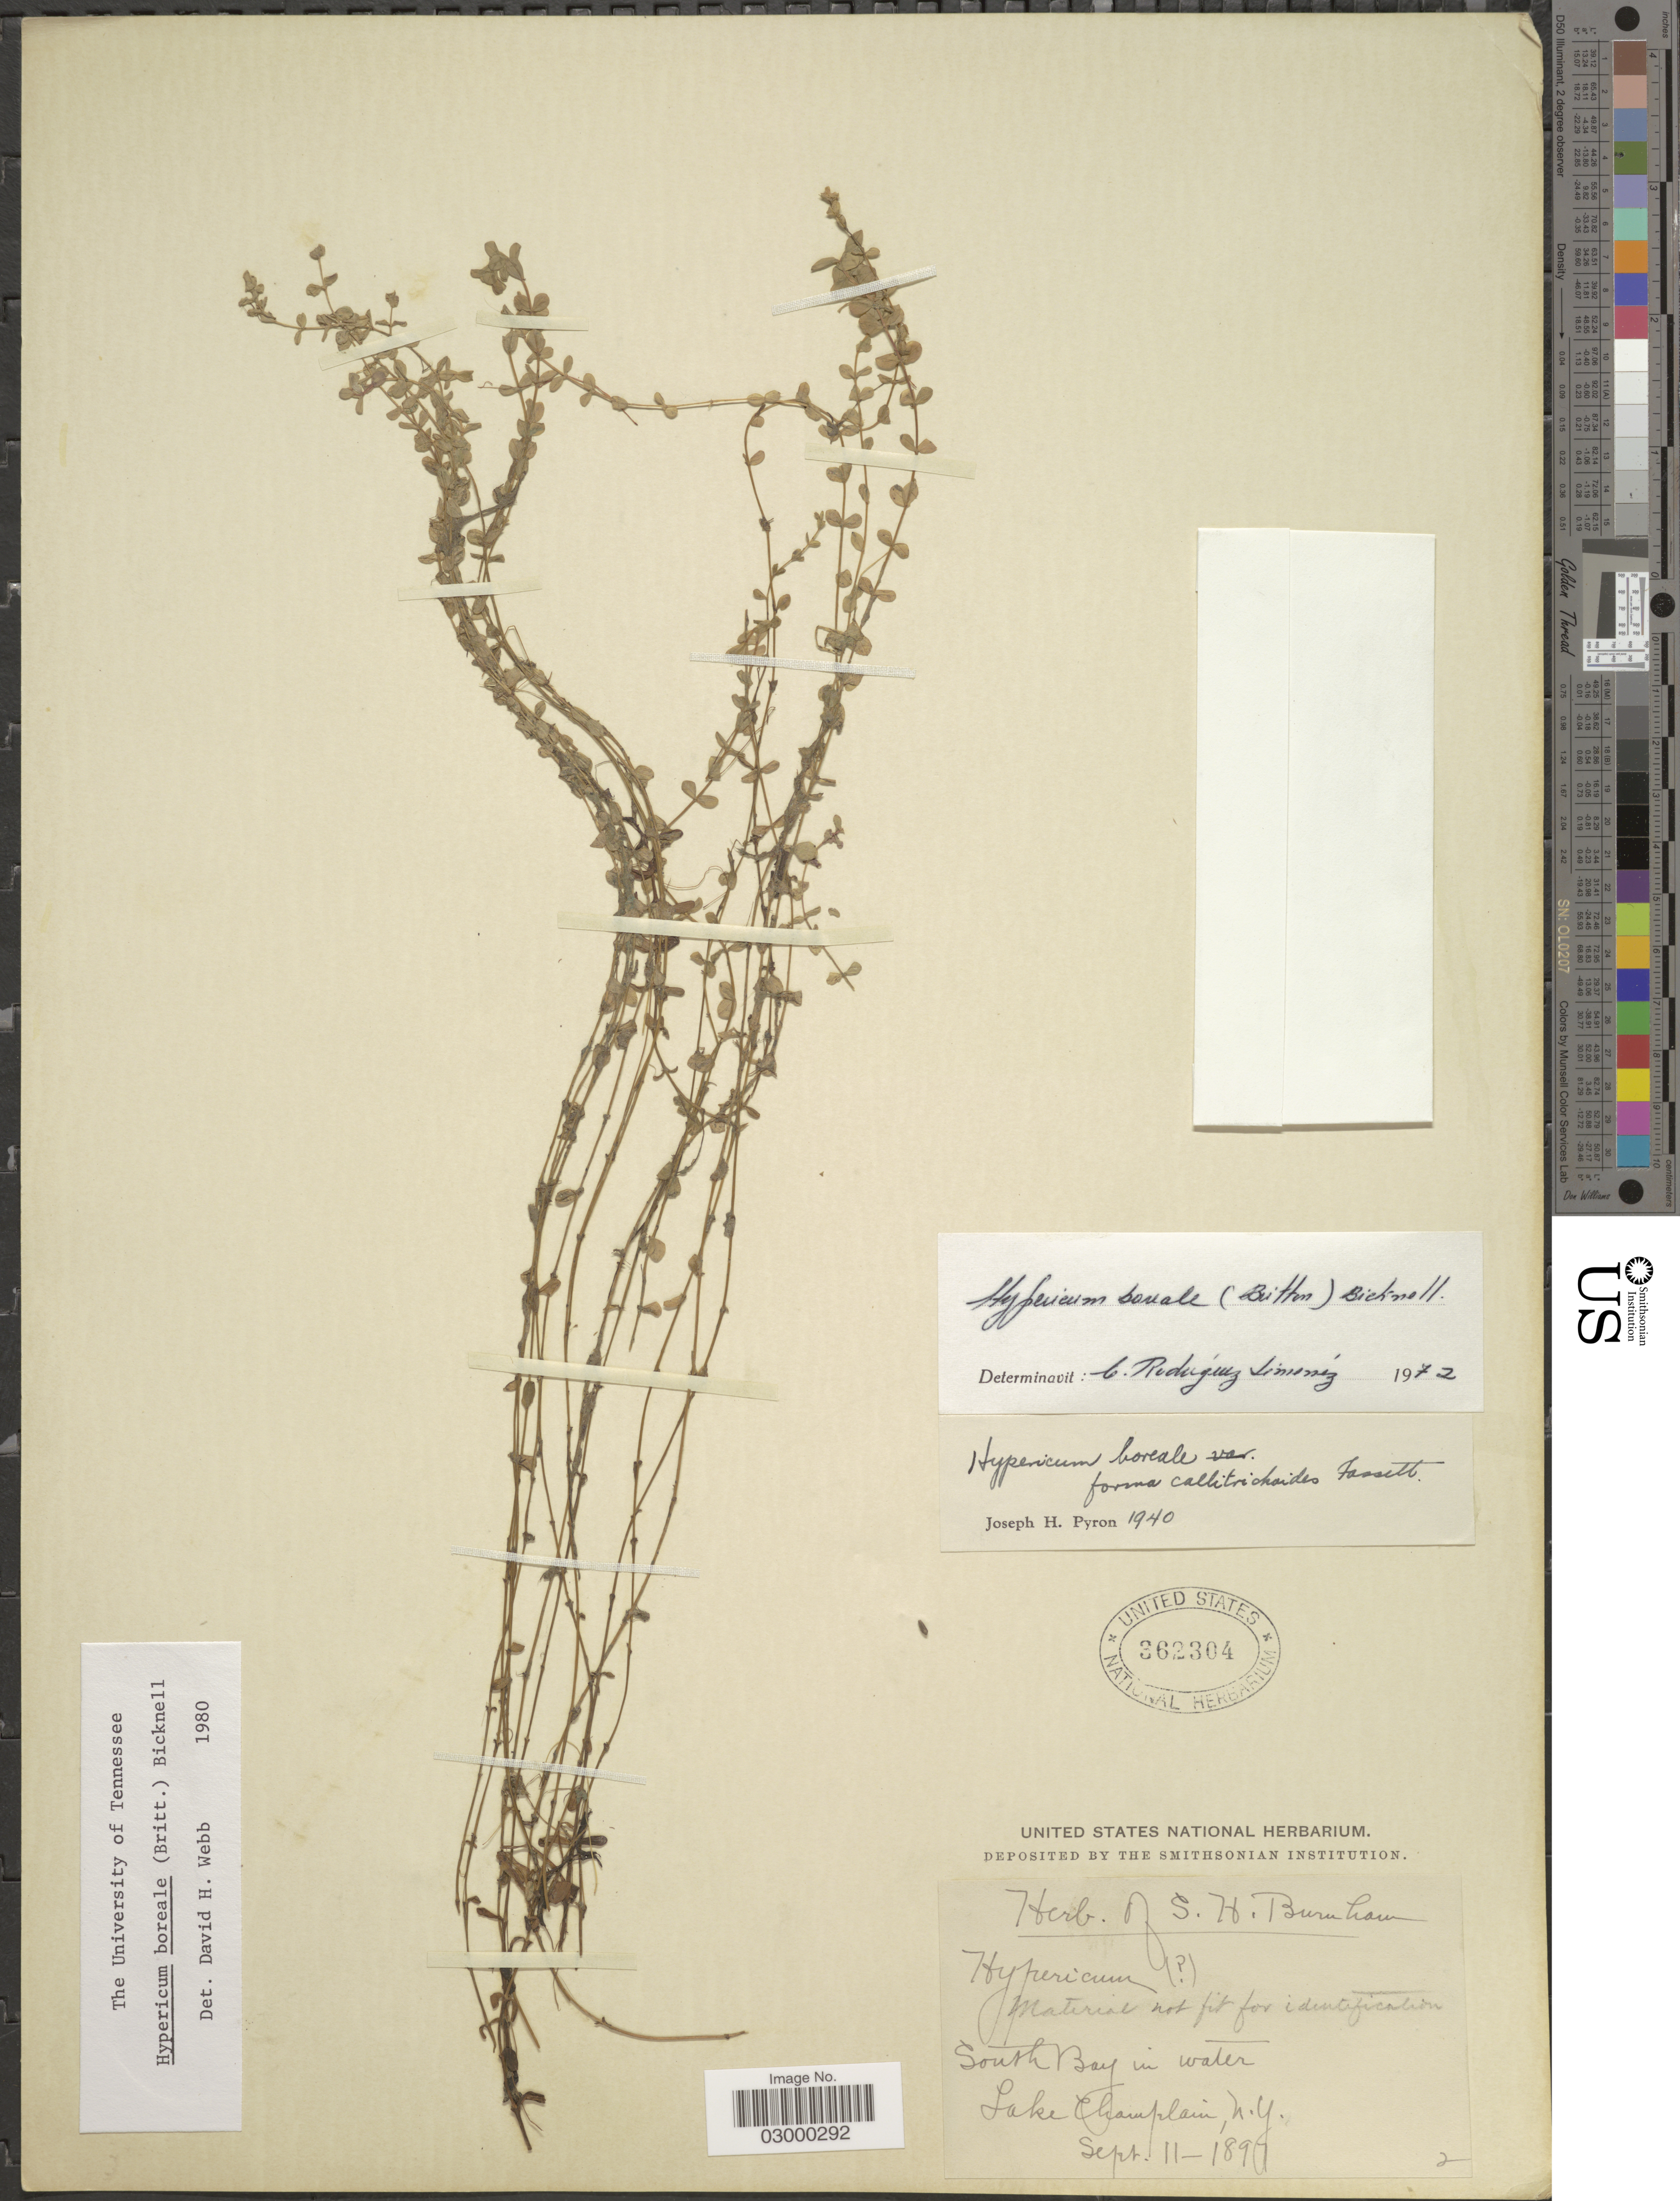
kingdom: Plantae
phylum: Tracheophyta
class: Magnoliopsida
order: Malpighiales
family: Hypericaceae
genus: Hypericum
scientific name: Hypericum boreale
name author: (Britton) E.P. Bicknell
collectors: ex herb. S.H. Burnham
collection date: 1897-09-11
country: United States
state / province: New York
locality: South Bay in water, Lake Champlain.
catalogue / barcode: US 362304